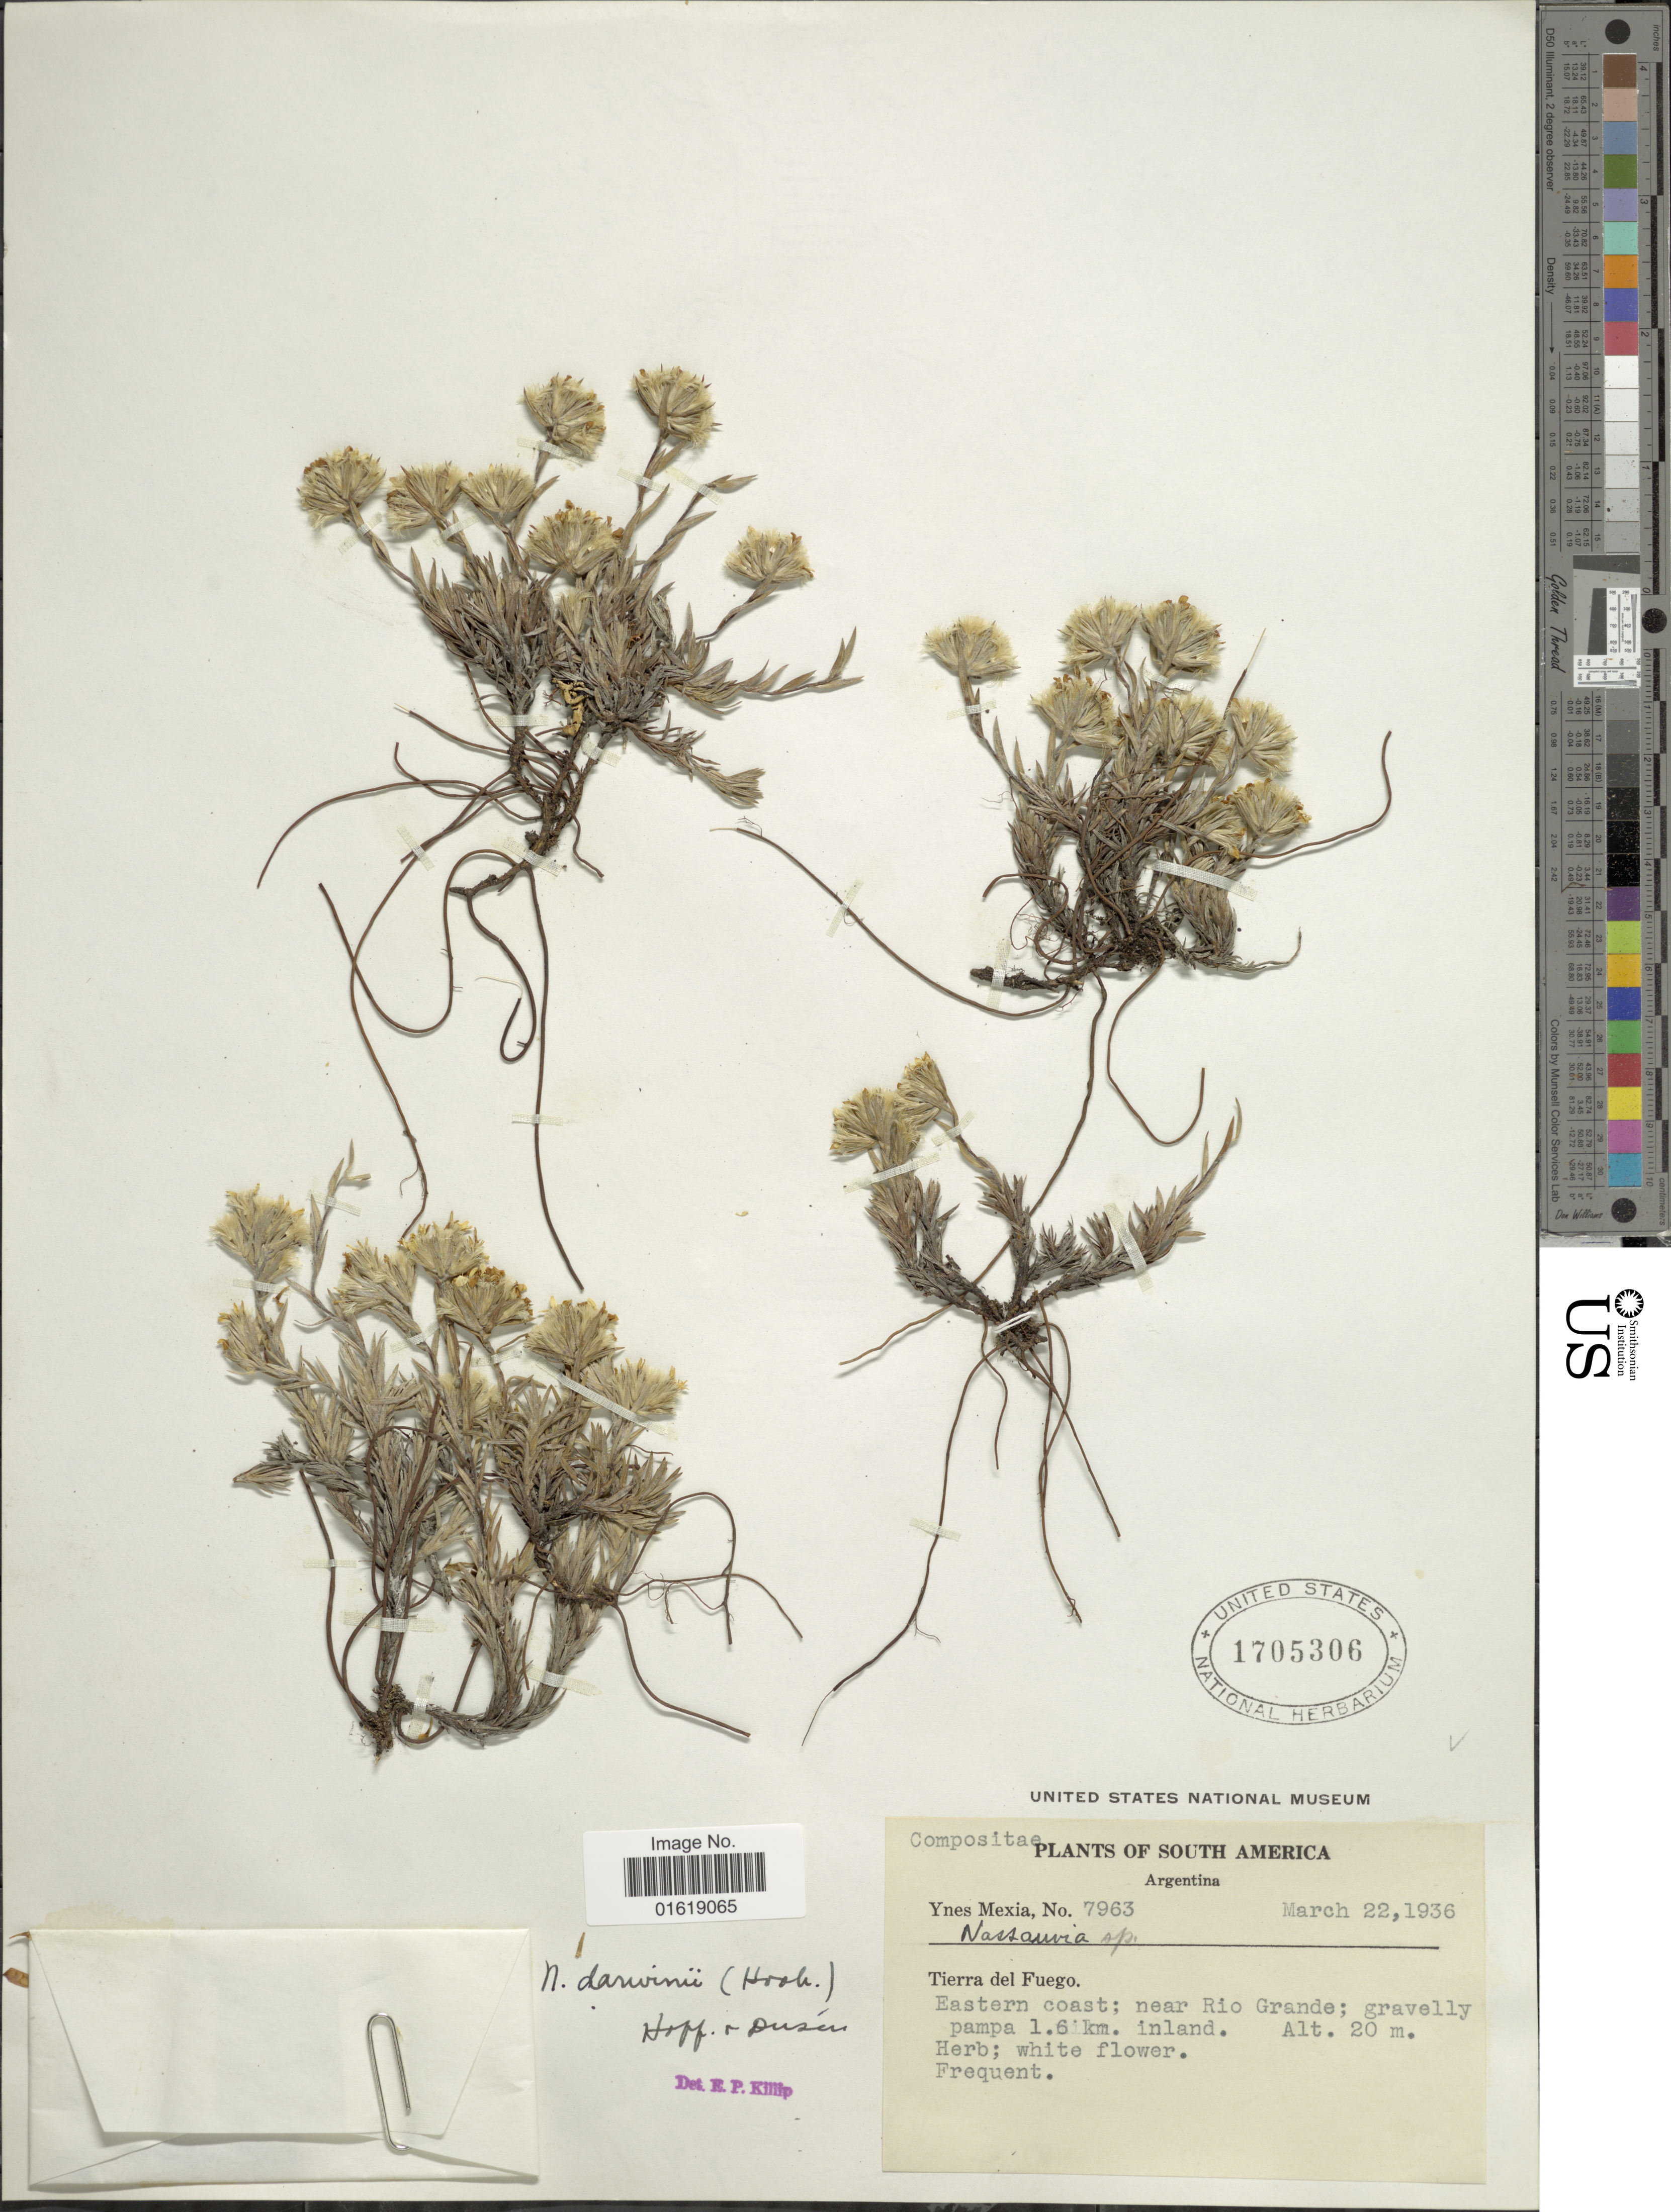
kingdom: Plantae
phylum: Tracheophyta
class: Magnoliopsida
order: Asterales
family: Asteraceae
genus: Nassauvia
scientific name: Nassauvia darwinii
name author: (Hook. & Arn.) O. Hoffm. & Dusén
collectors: Y. Mexia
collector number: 7963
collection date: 1936-03-22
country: Argentina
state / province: Tierra del Fuego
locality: Eastern coast; near Rio Grande; gravelly pampa 1.6 km. inland.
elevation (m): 20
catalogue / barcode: US 1705306